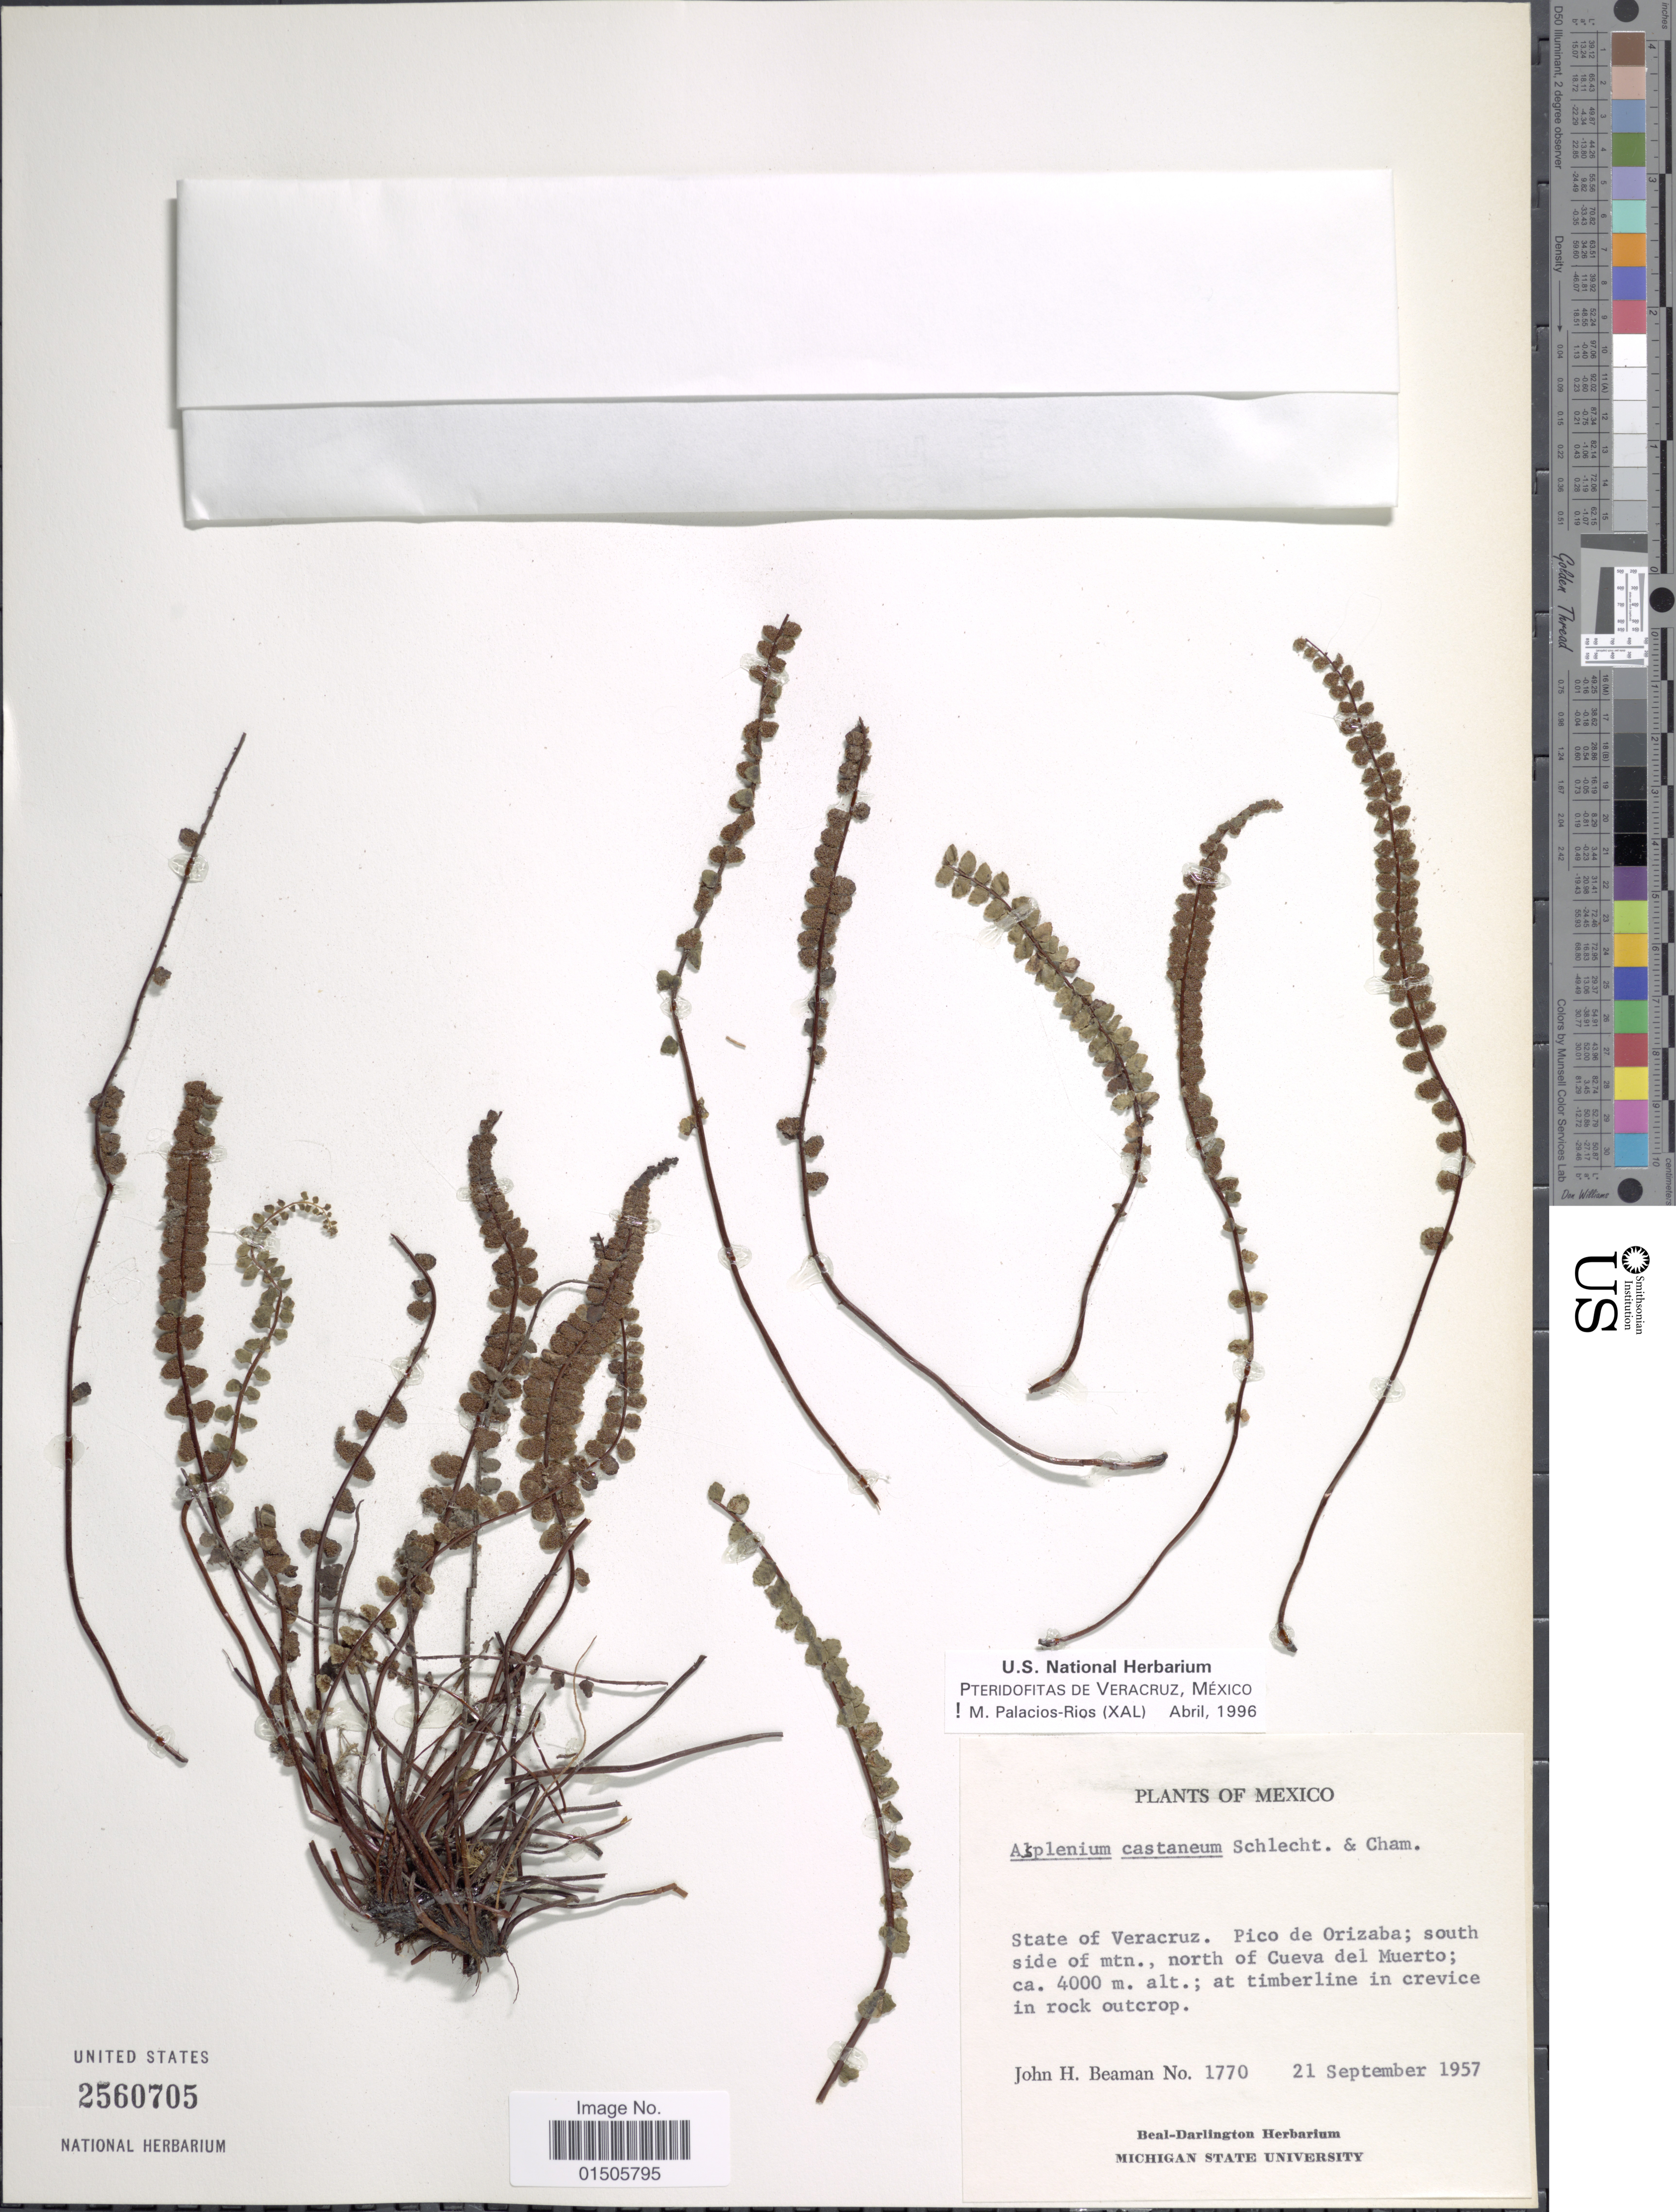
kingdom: Plantae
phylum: Tracheophyta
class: Polypodiopsida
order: Polypodiales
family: Aspleniaceae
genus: Asplenium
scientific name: Asplenium castaneum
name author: Schltdl. & Cham.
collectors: J. H. Beaman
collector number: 1770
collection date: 1957-09-21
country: Mexico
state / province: Veracruz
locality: State of Veracruz. Pico de Orizaba; south side of mtn. north of Cueva del Muerto; at timberline in crevice in rock outcrop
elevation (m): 4000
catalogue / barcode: US 2560705